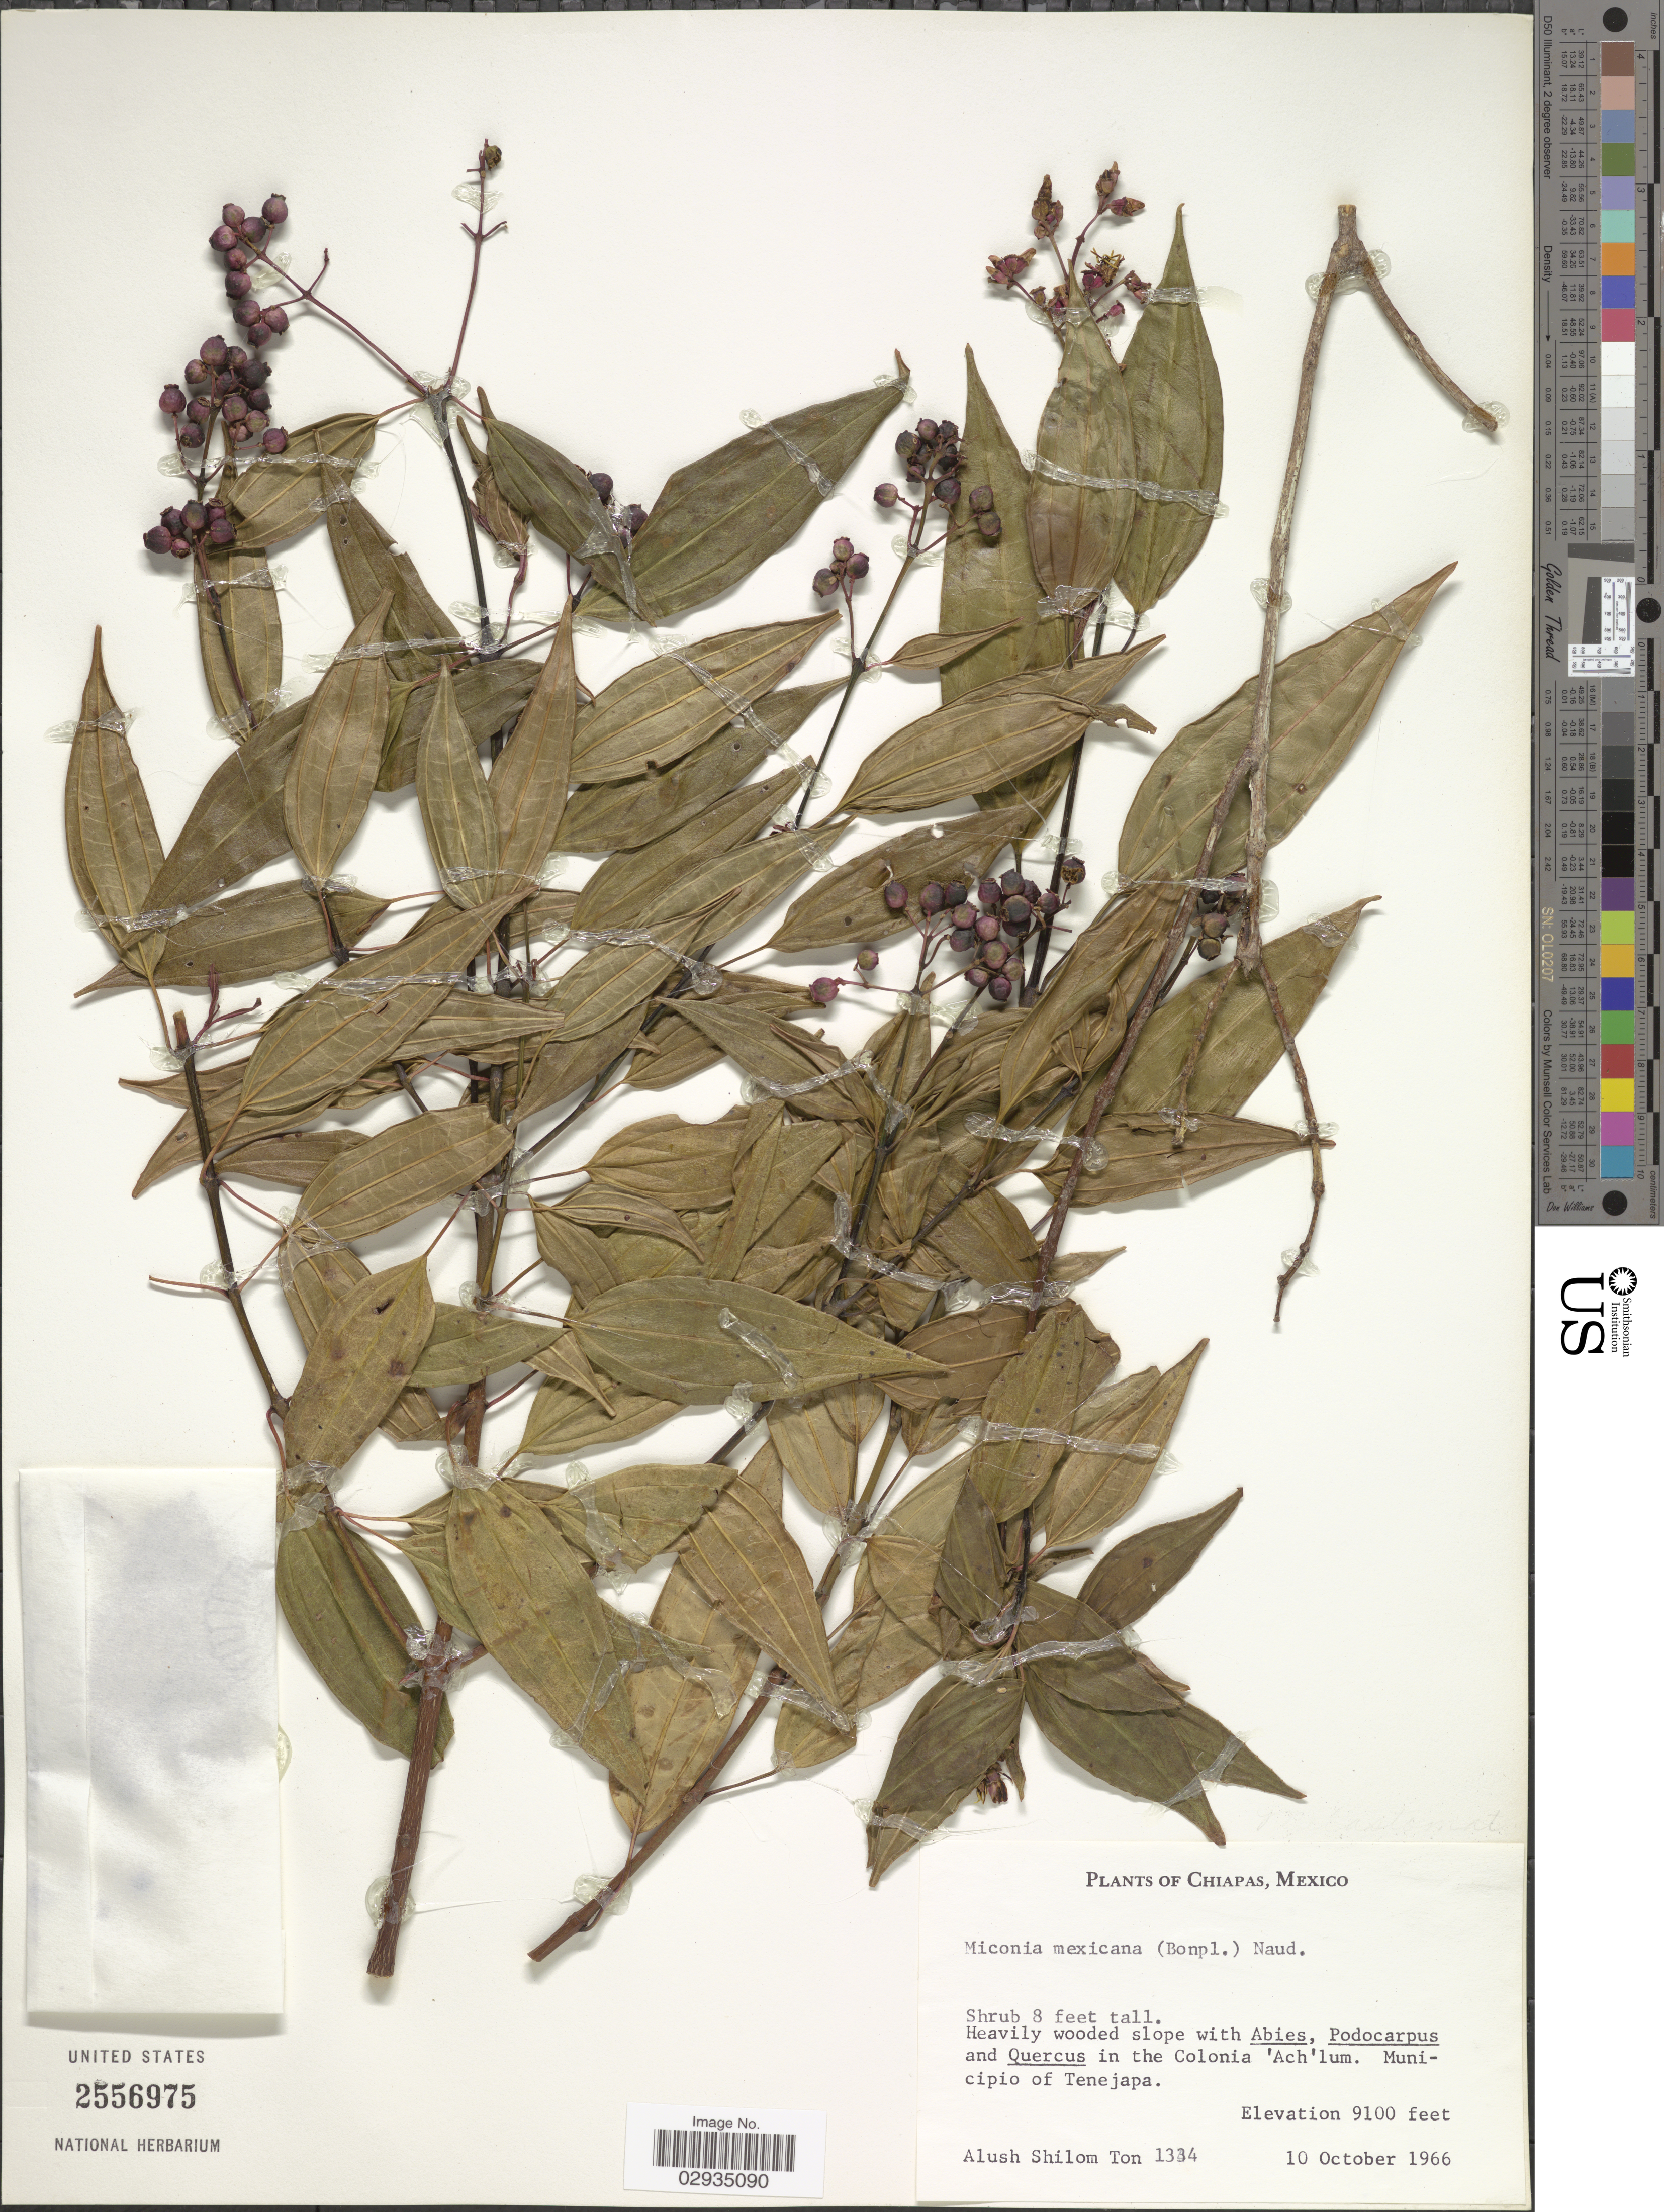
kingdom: Plantae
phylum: Tracheophyta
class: Magnoliopsida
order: Myrtales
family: Melastomataceae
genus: Miconia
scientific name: Miconia mexicana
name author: (Bonpl.) Naudin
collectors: A. M. Ton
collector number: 1334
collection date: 1966-10-10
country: Mexico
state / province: Chiapas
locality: In the Colonia 'Ach'lum. Municipio of Tenejapa.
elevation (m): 2774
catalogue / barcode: US 2556975